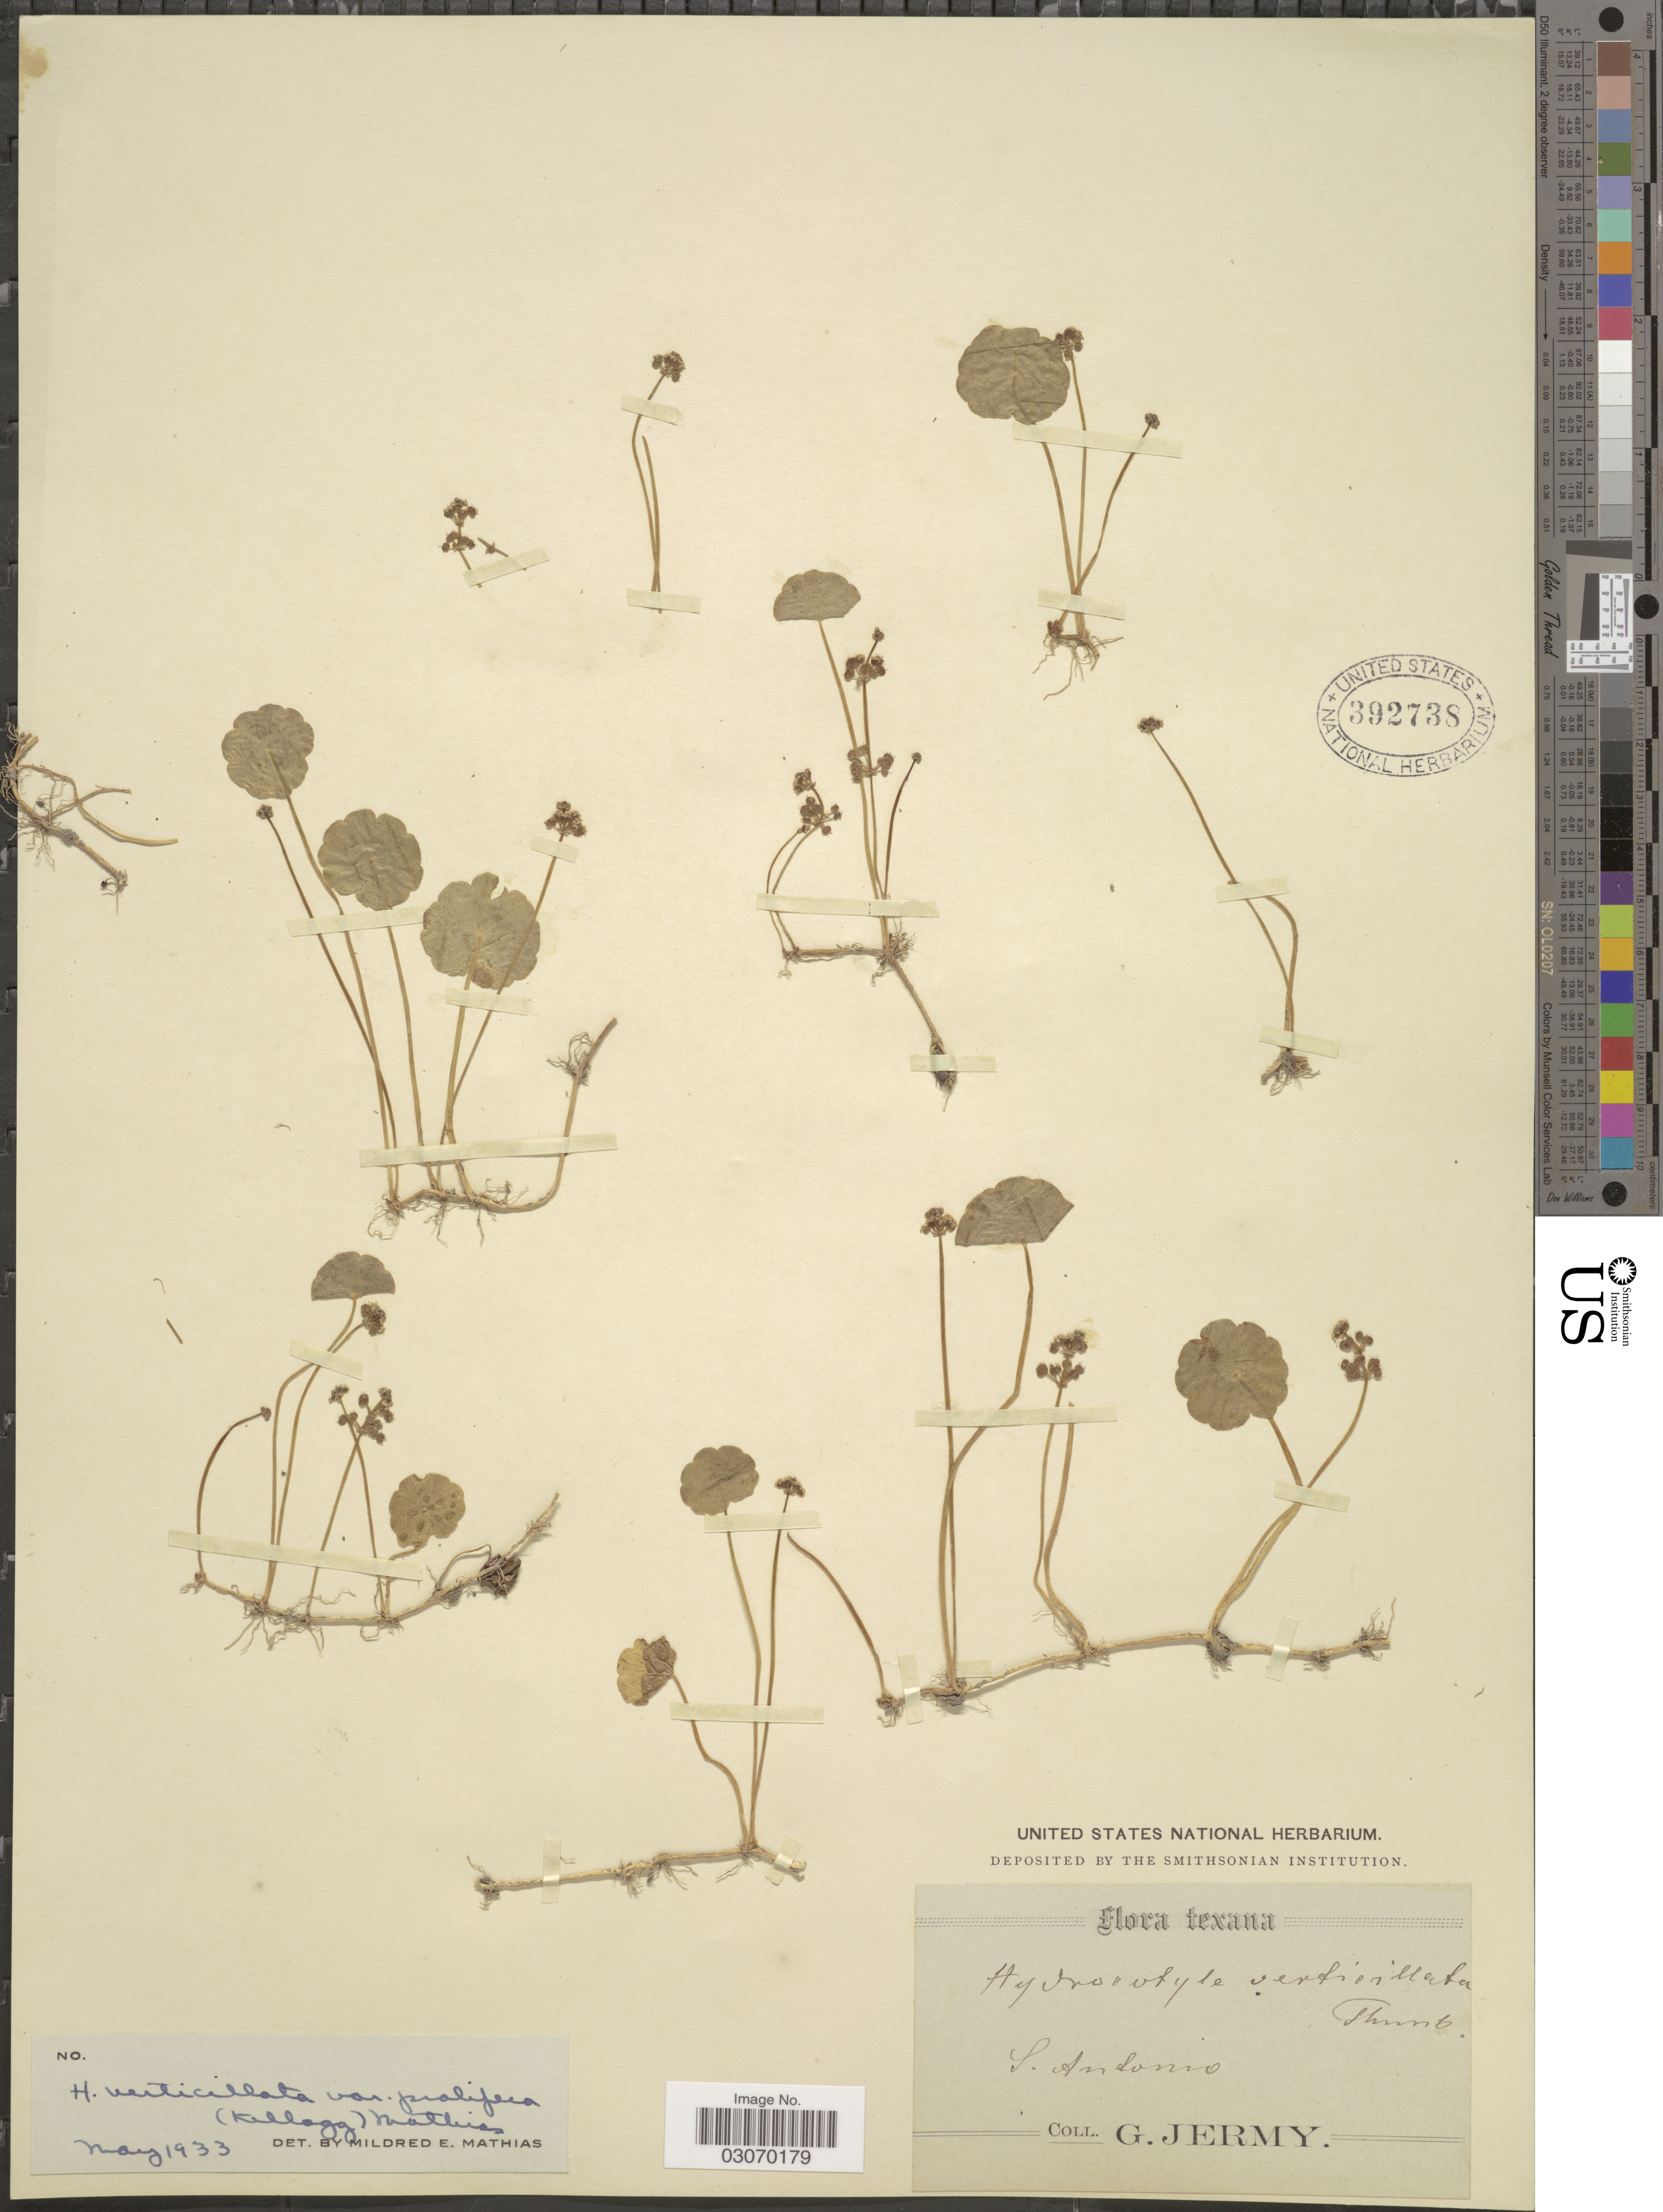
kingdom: Plantae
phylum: Tracheophyta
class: Magnoliopsida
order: Apiales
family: Araliaceae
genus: Hydrocotyle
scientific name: Hydrocotyle verticillata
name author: Thunb.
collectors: G. Jermy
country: United States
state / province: Texas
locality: Texana. S. Antonio.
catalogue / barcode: US 392738